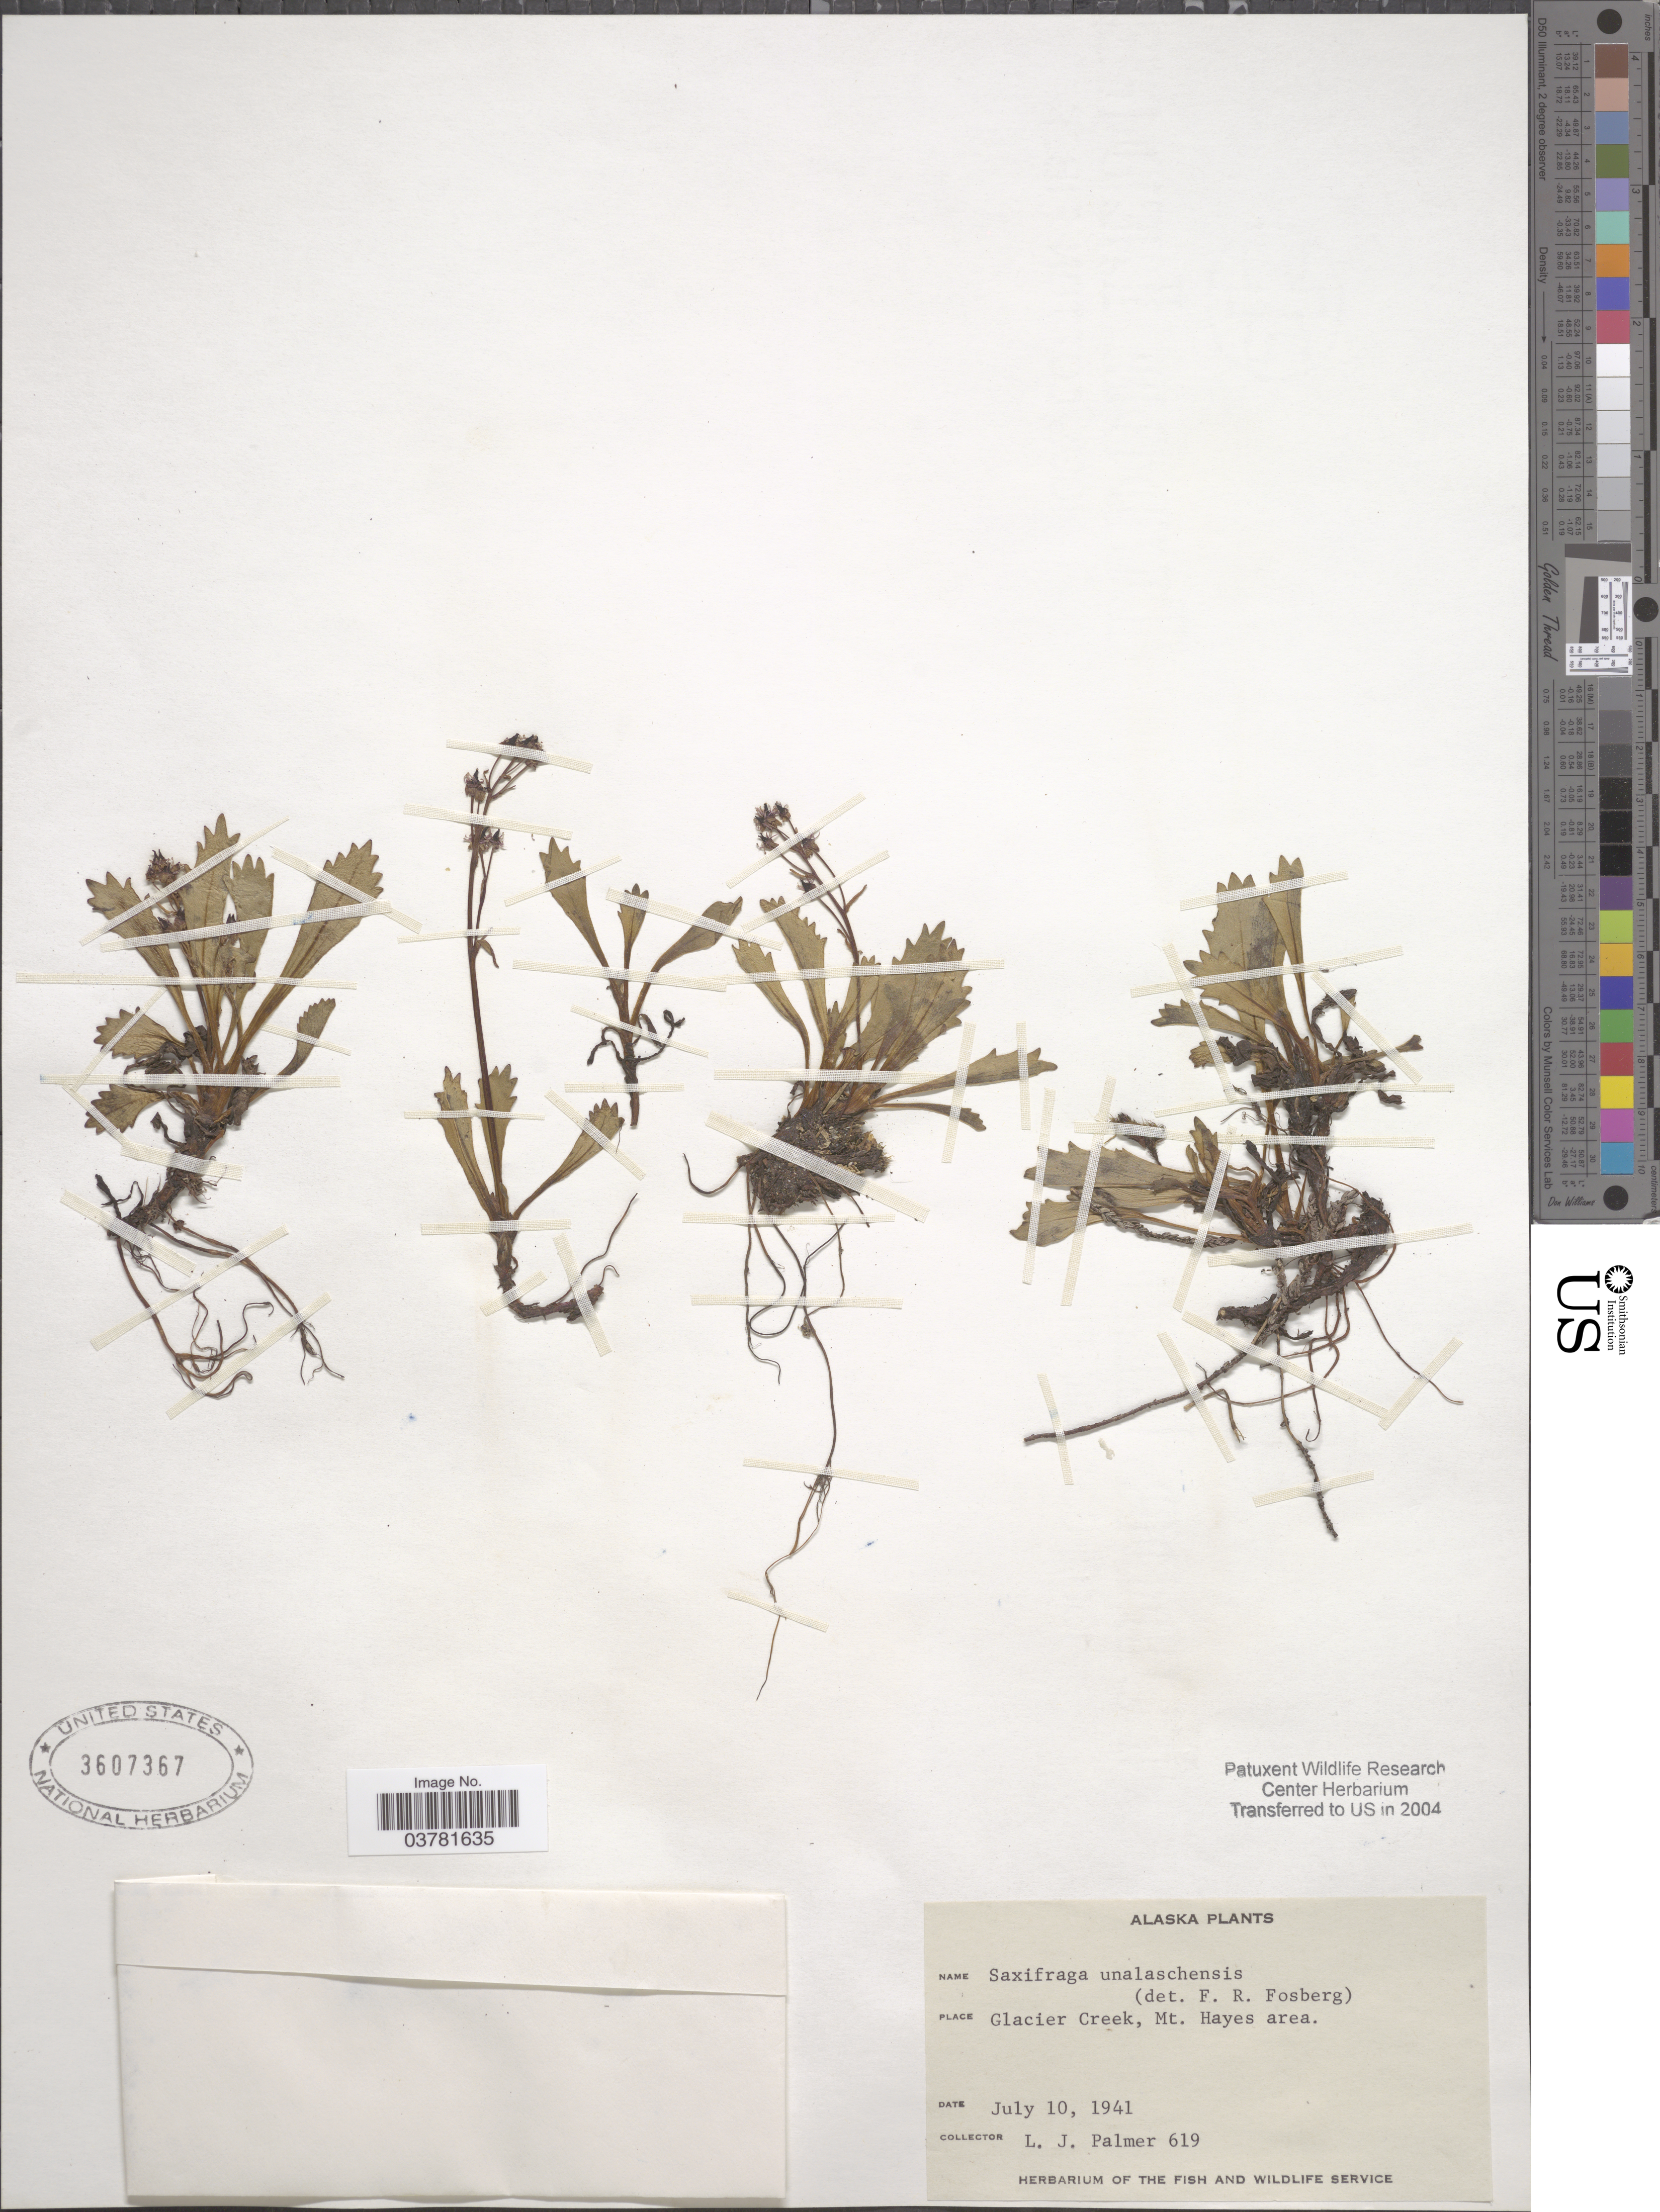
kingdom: Plantae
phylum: Tracheophyta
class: Magnoliopsida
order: Saxifragales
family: Saxifragaceae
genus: Micranthes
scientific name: Micranthes reflexa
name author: (Hook.) Small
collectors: L. J. Palmer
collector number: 619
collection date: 1941-07-10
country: United States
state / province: Alaska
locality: Glacier Creek, Mt. Hayes area.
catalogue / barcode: US 3607367